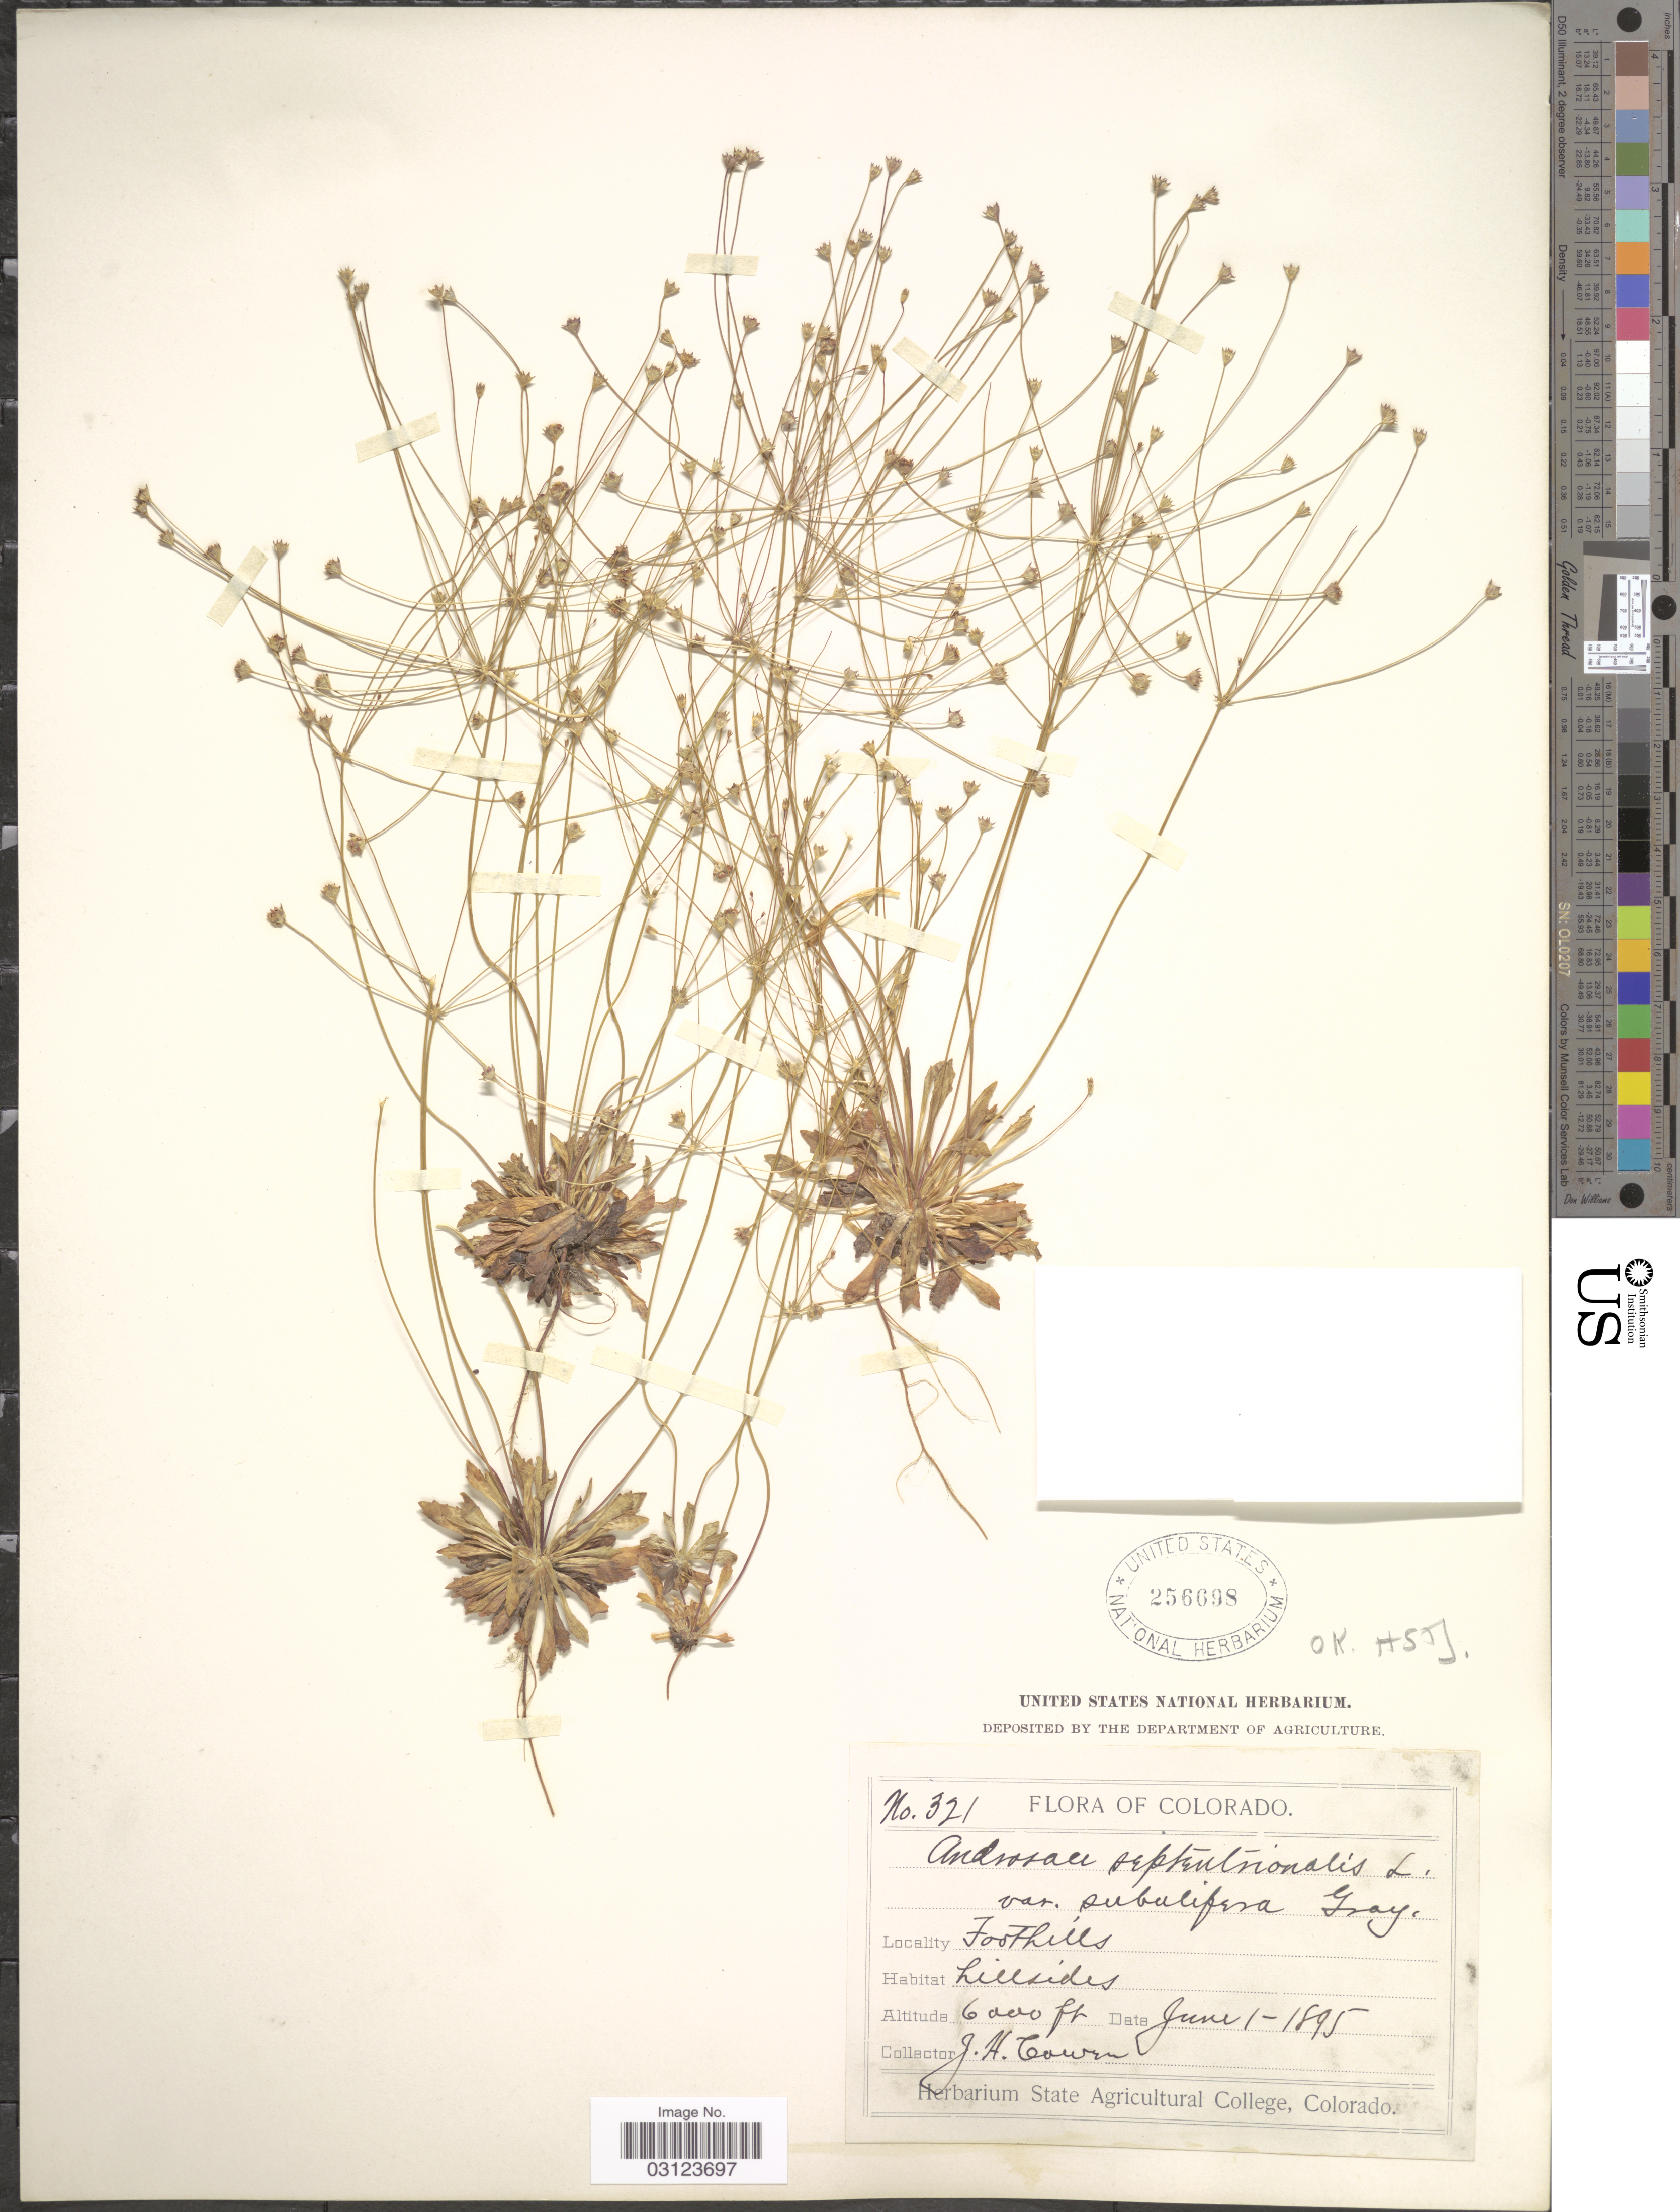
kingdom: Plantae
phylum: Tracheophyta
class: Magnoliopsida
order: Ericales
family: Primulaceae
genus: Androsace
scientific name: Androsace septentrionalis subsp. subulifera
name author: (A. Gray) G.T. Robbins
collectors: J. H. Cowen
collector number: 321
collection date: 1895-06-01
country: United States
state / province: Colorado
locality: Foothills.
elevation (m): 1829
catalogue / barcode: US 256698